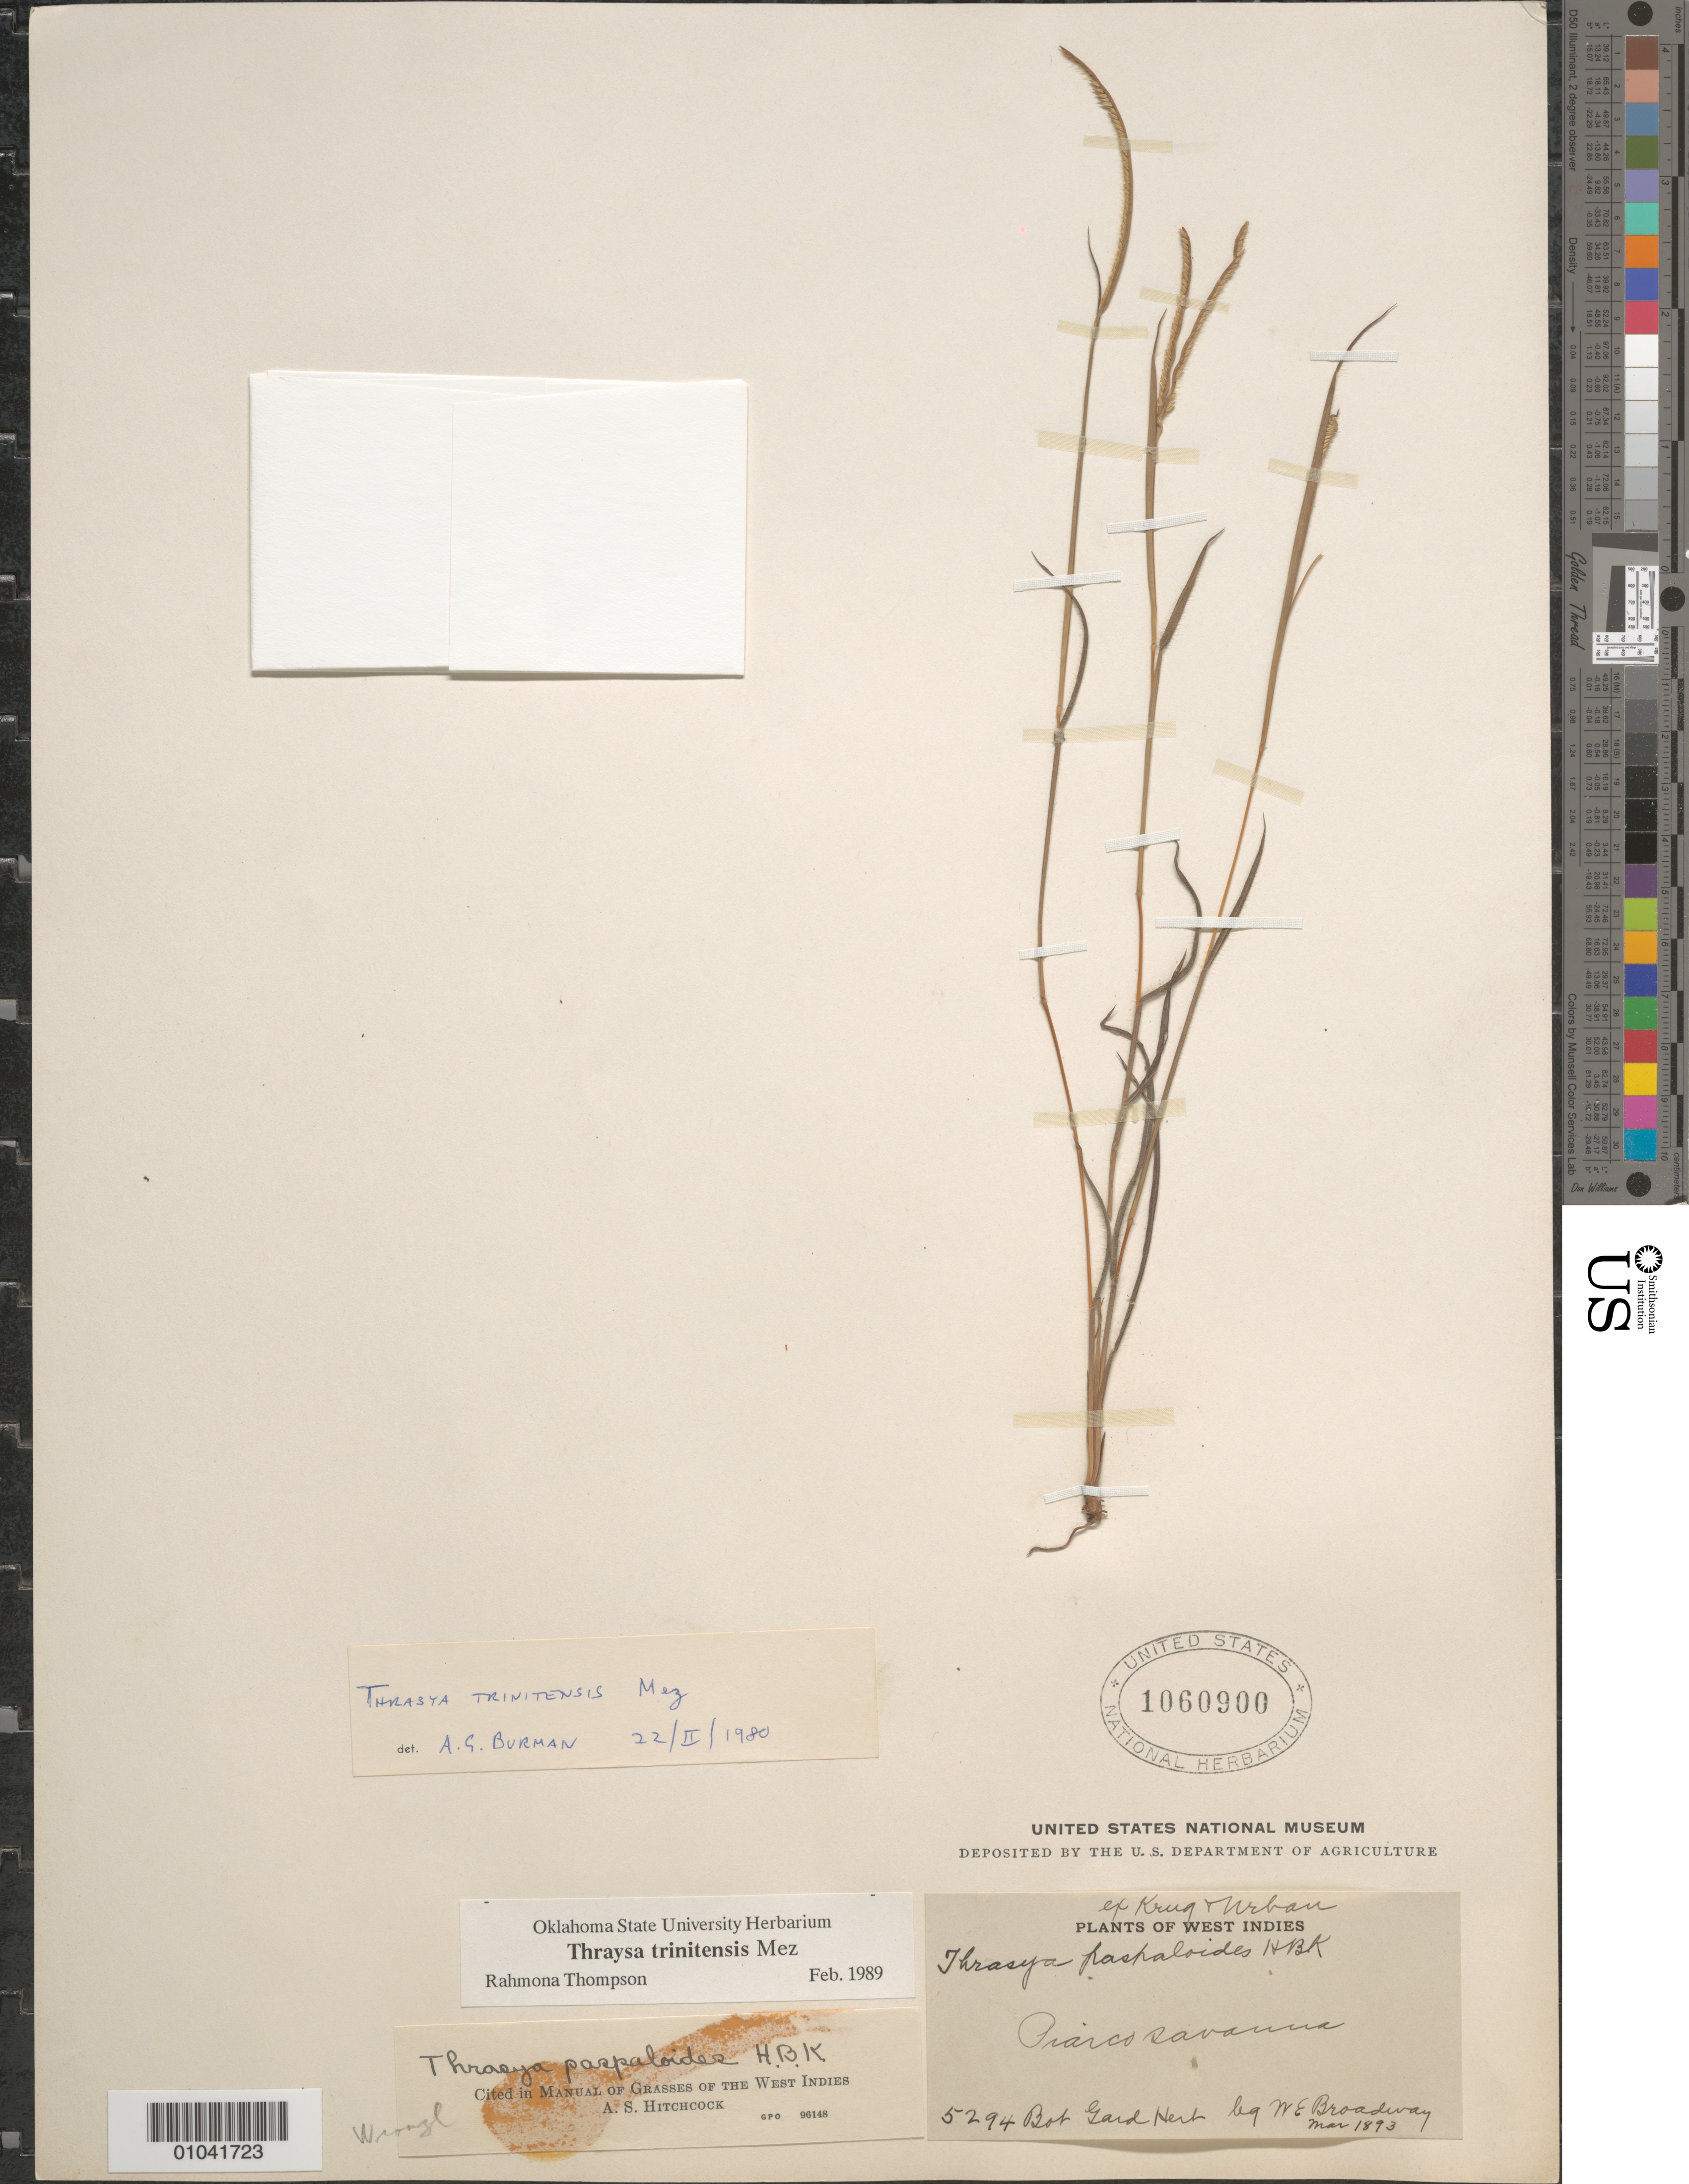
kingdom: Plantae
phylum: Tracheophyta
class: Liliopsida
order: Poales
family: Poaceae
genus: Paspalum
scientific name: Paspalum stellatum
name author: Humb. & Bonpl. ex Flüggé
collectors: W. E. Broadway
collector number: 5294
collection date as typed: Mar 1893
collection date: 1893-03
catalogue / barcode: US 1060900